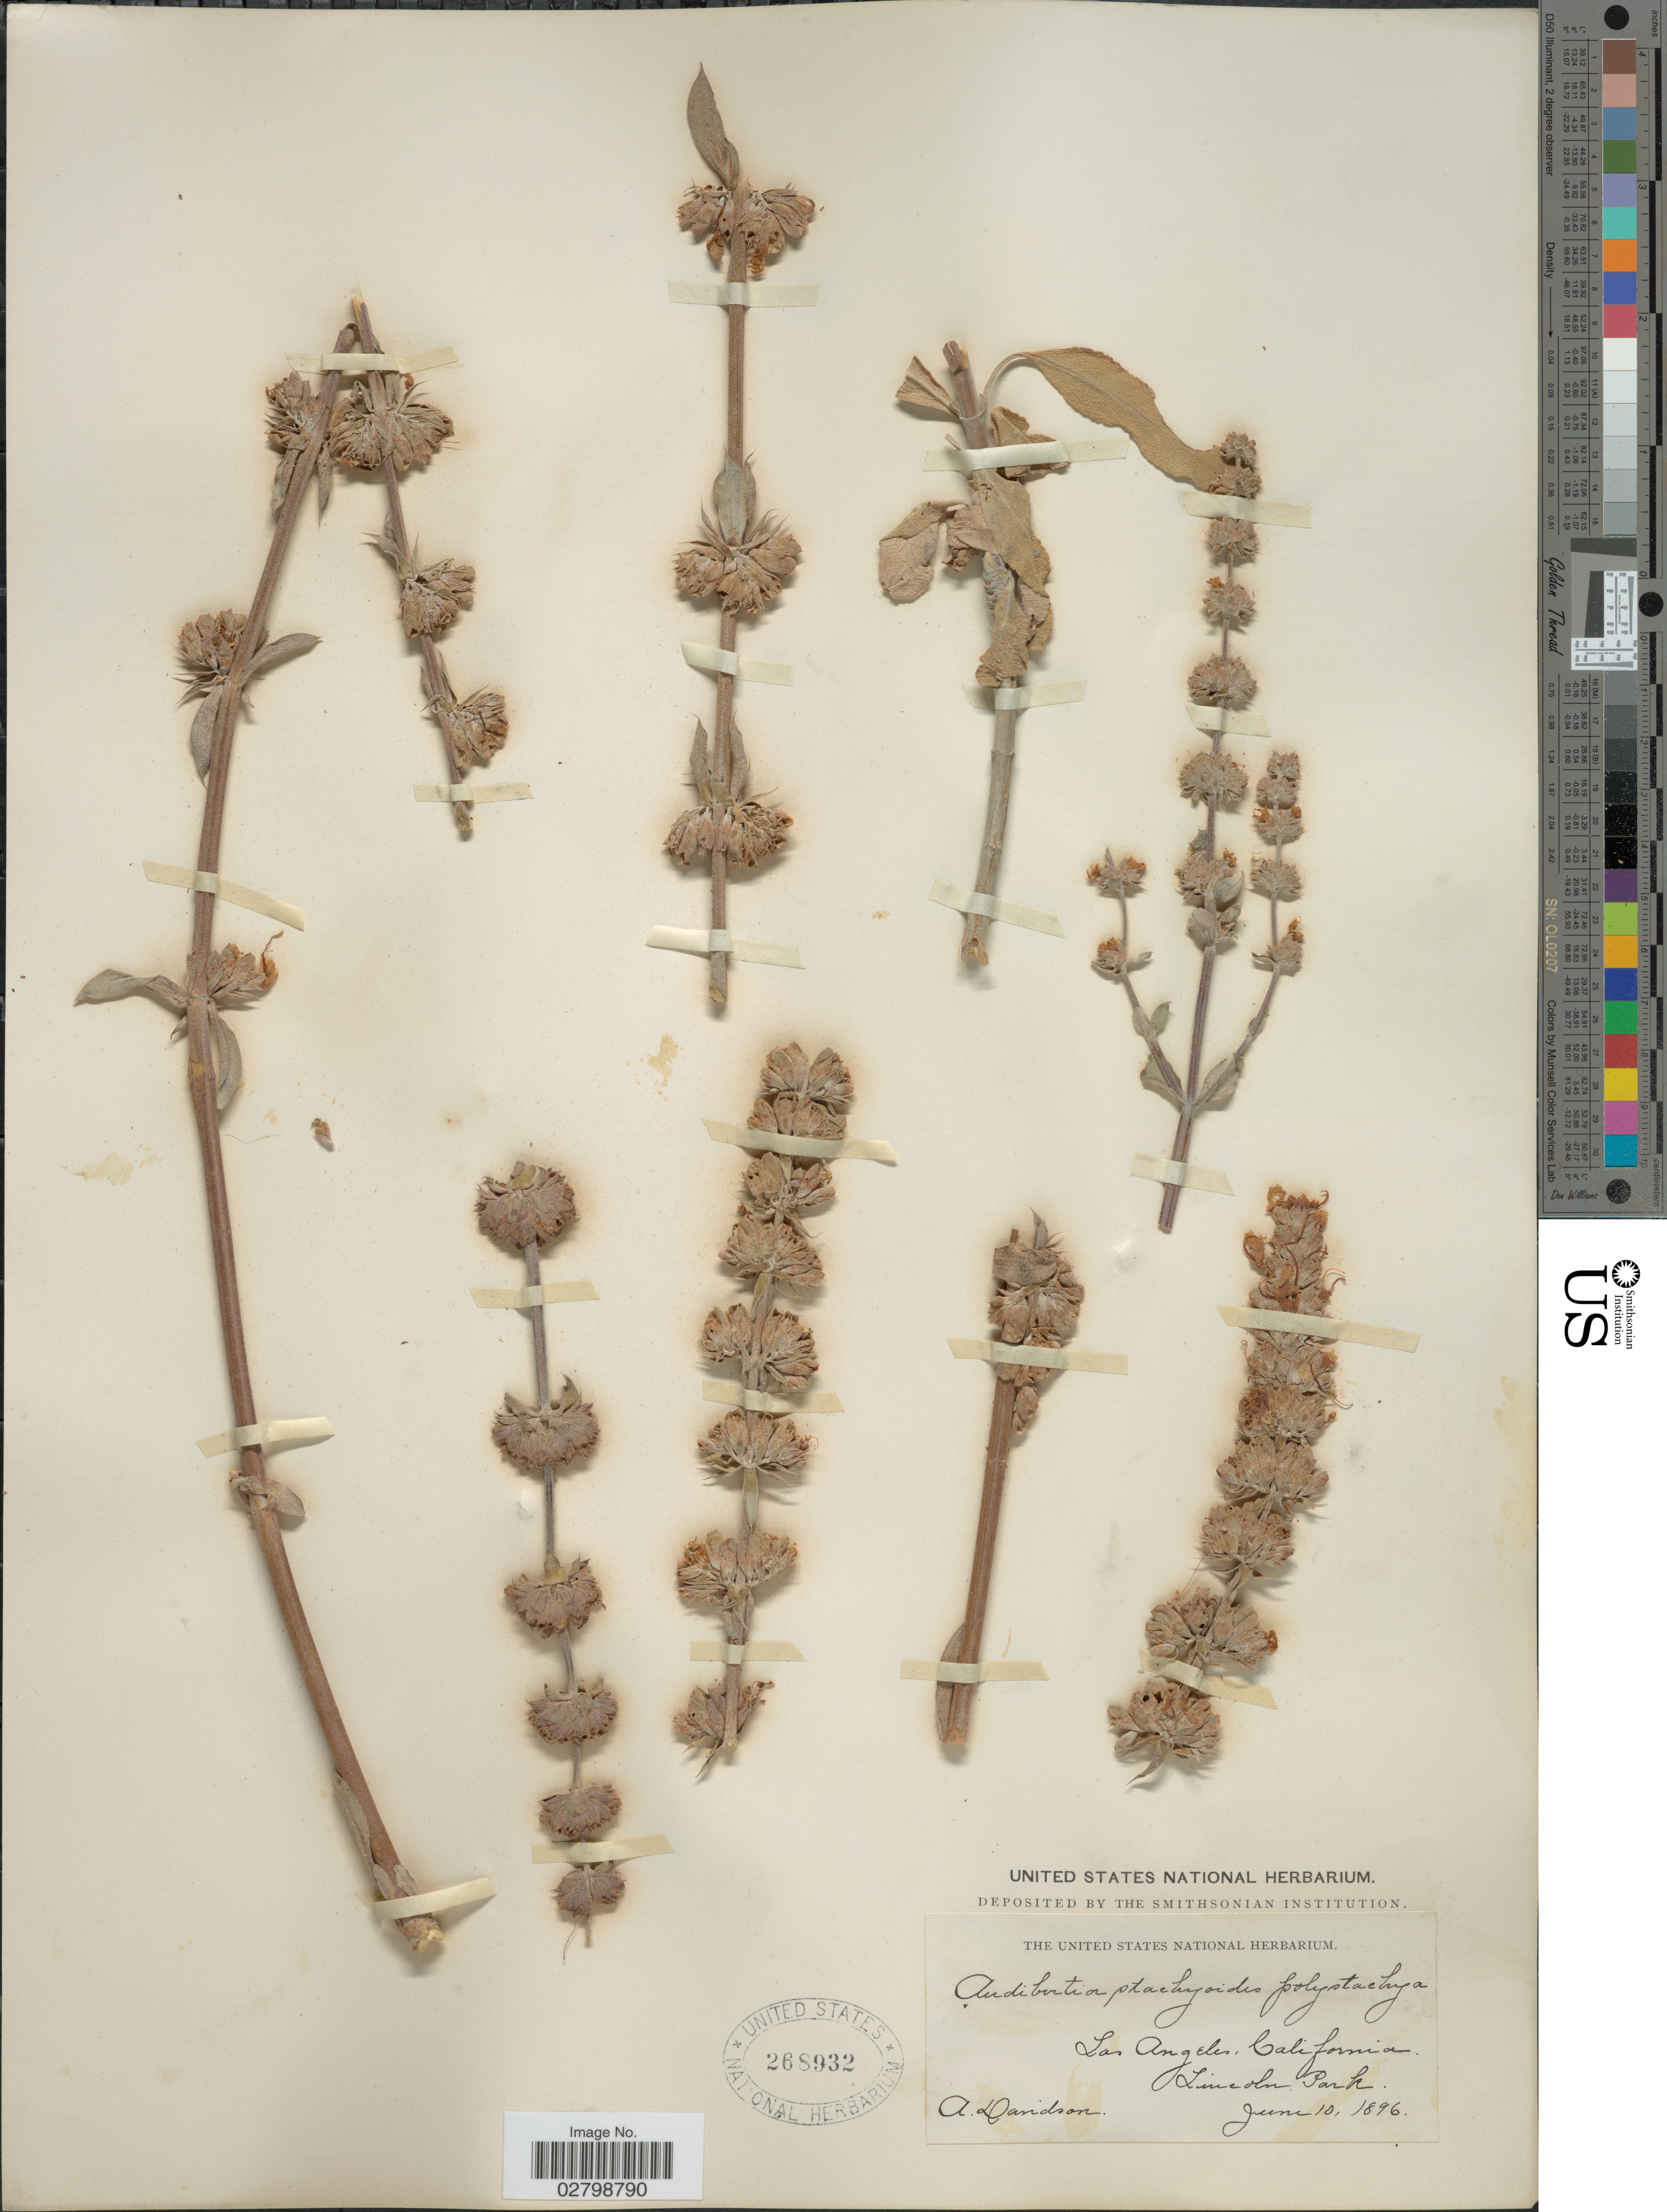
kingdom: Plantae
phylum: Tracheophyta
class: Magnoliopsida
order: Lamiales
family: Lamiaceae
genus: Salvia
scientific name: Salvia apiana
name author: Jeps.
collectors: A. Davidson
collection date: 1896-06-10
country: United States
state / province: California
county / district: Los Angeles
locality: Los Angeles, Lincoln Park.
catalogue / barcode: US 268932